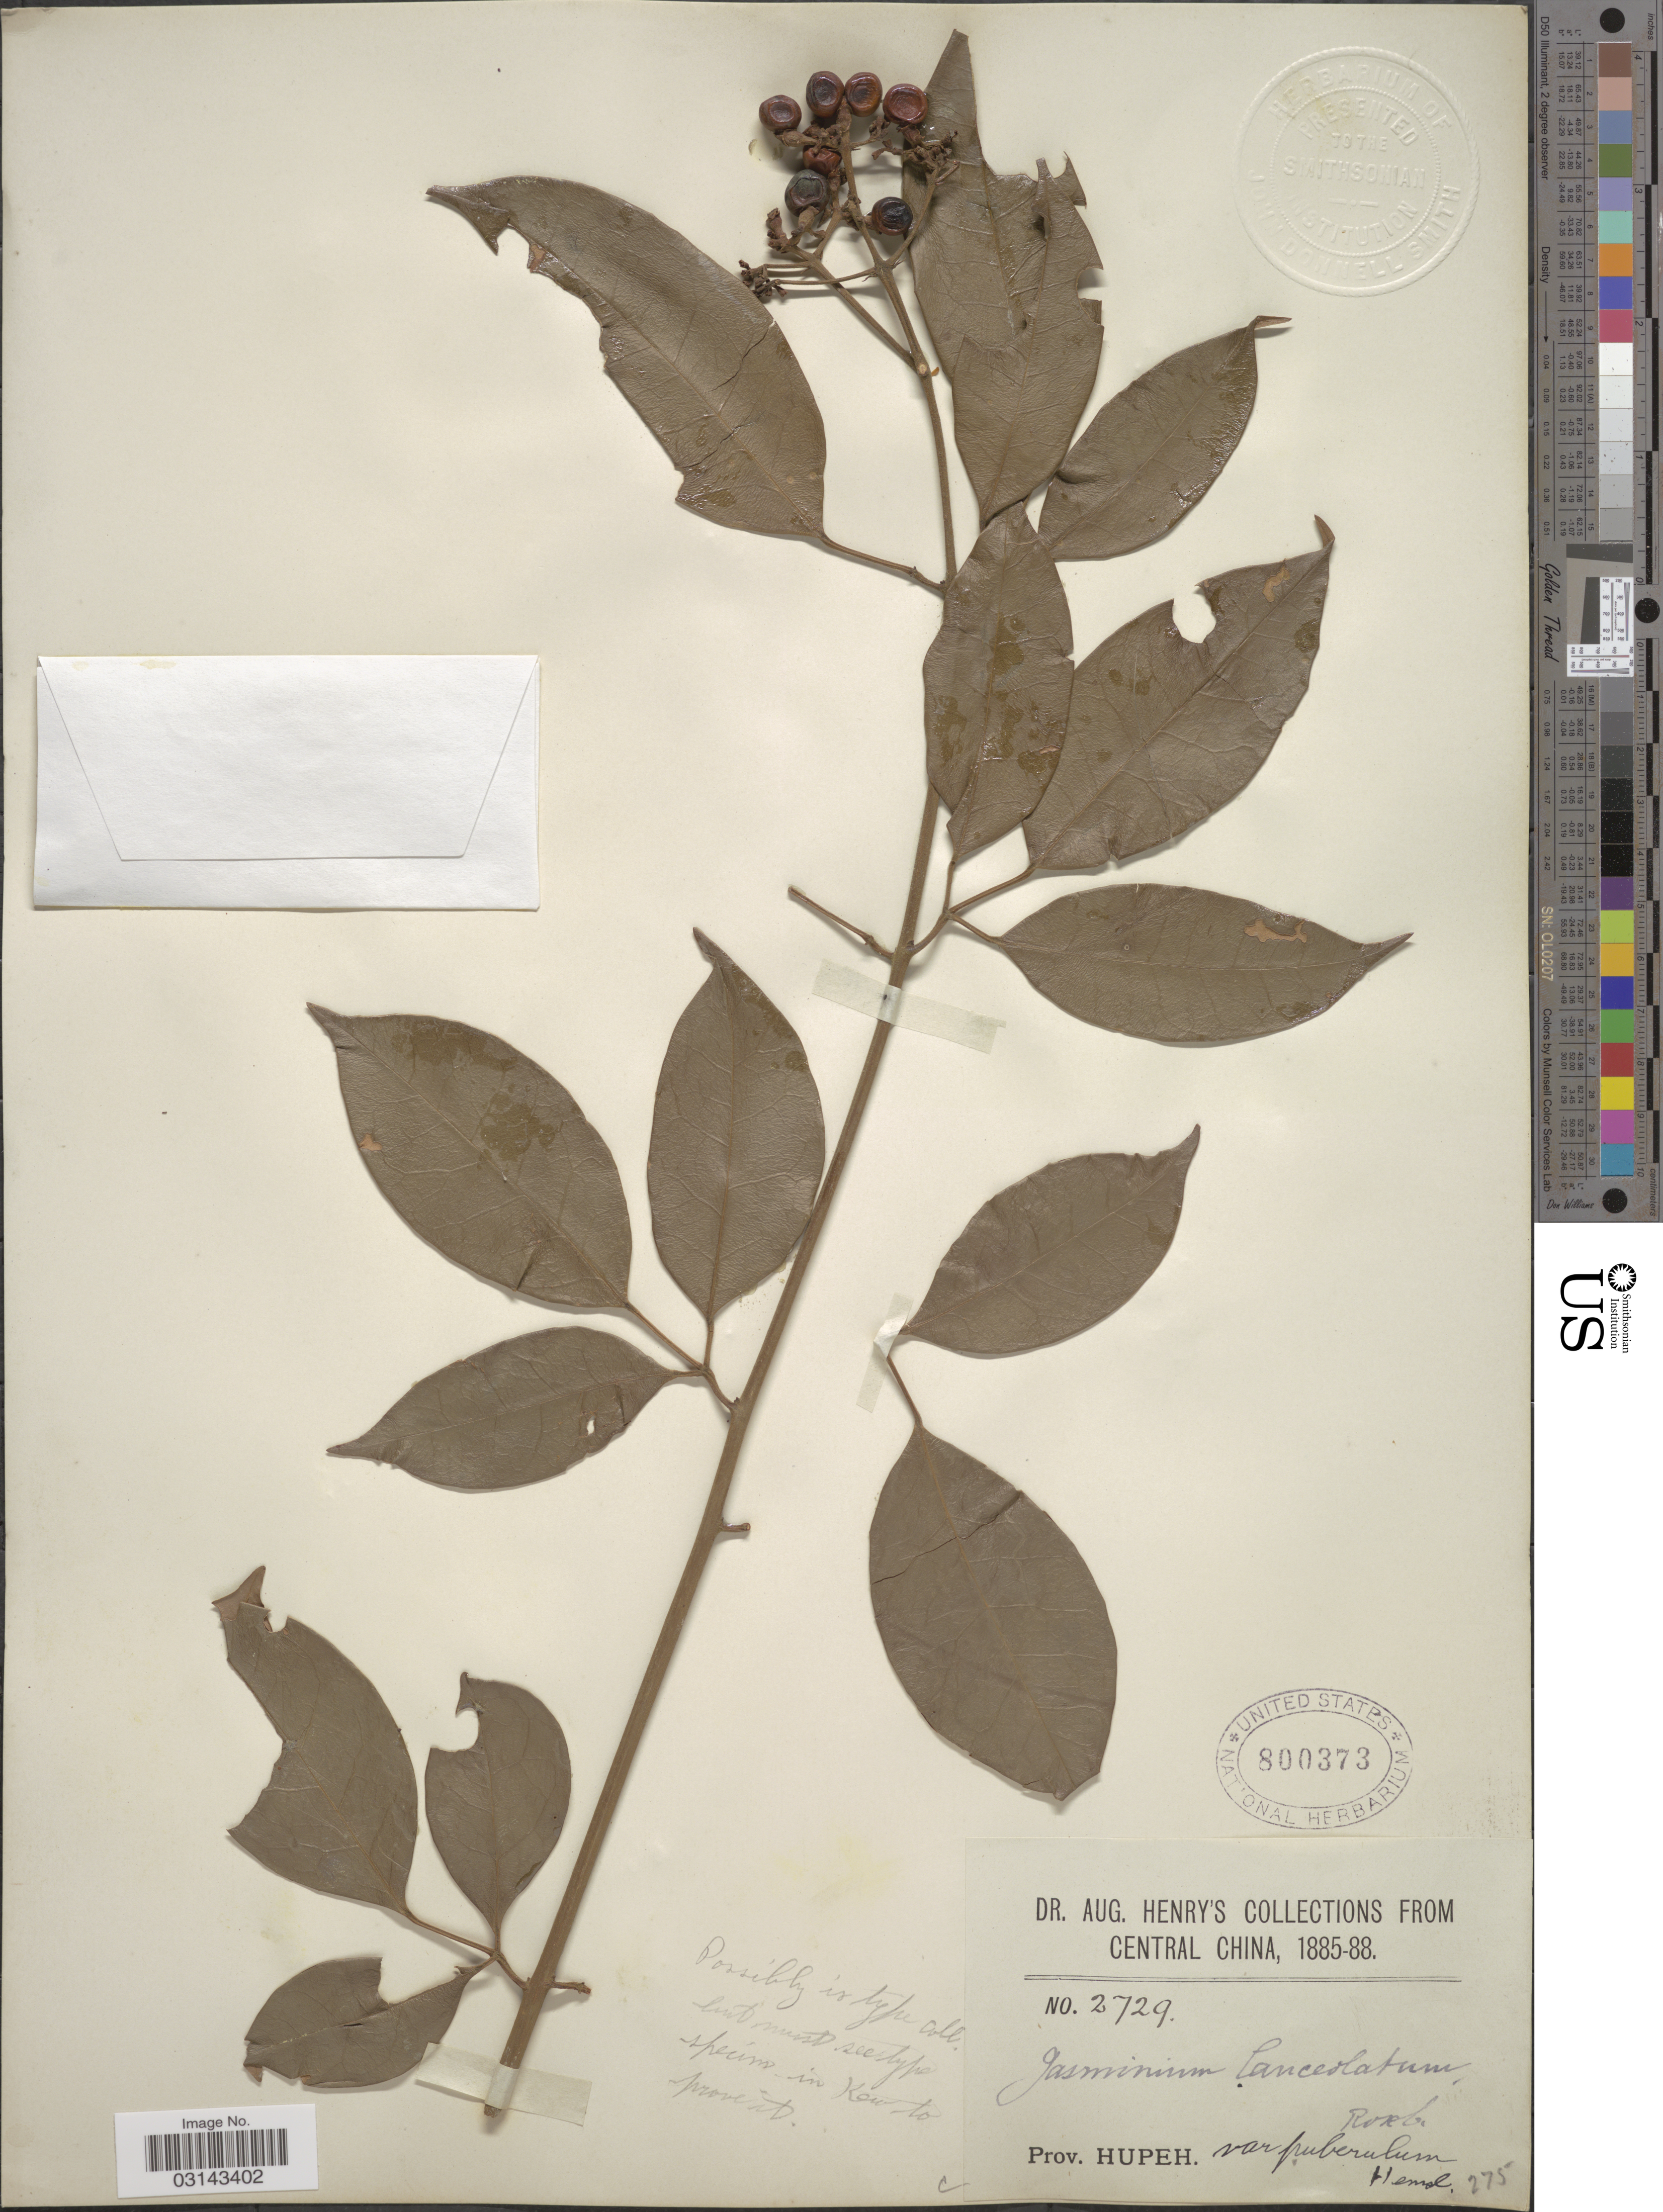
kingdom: Plantae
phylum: Tracheophyta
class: Magnoliopsida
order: Lamiales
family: Oleaceae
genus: Jasminum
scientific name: Jasminum lanceolarium var. puberulum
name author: Hemsl.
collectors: A. Henry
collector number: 2729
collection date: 1885/1888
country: China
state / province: Hubei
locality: Central China. Prov. Hupeh.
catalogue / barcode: US 800373